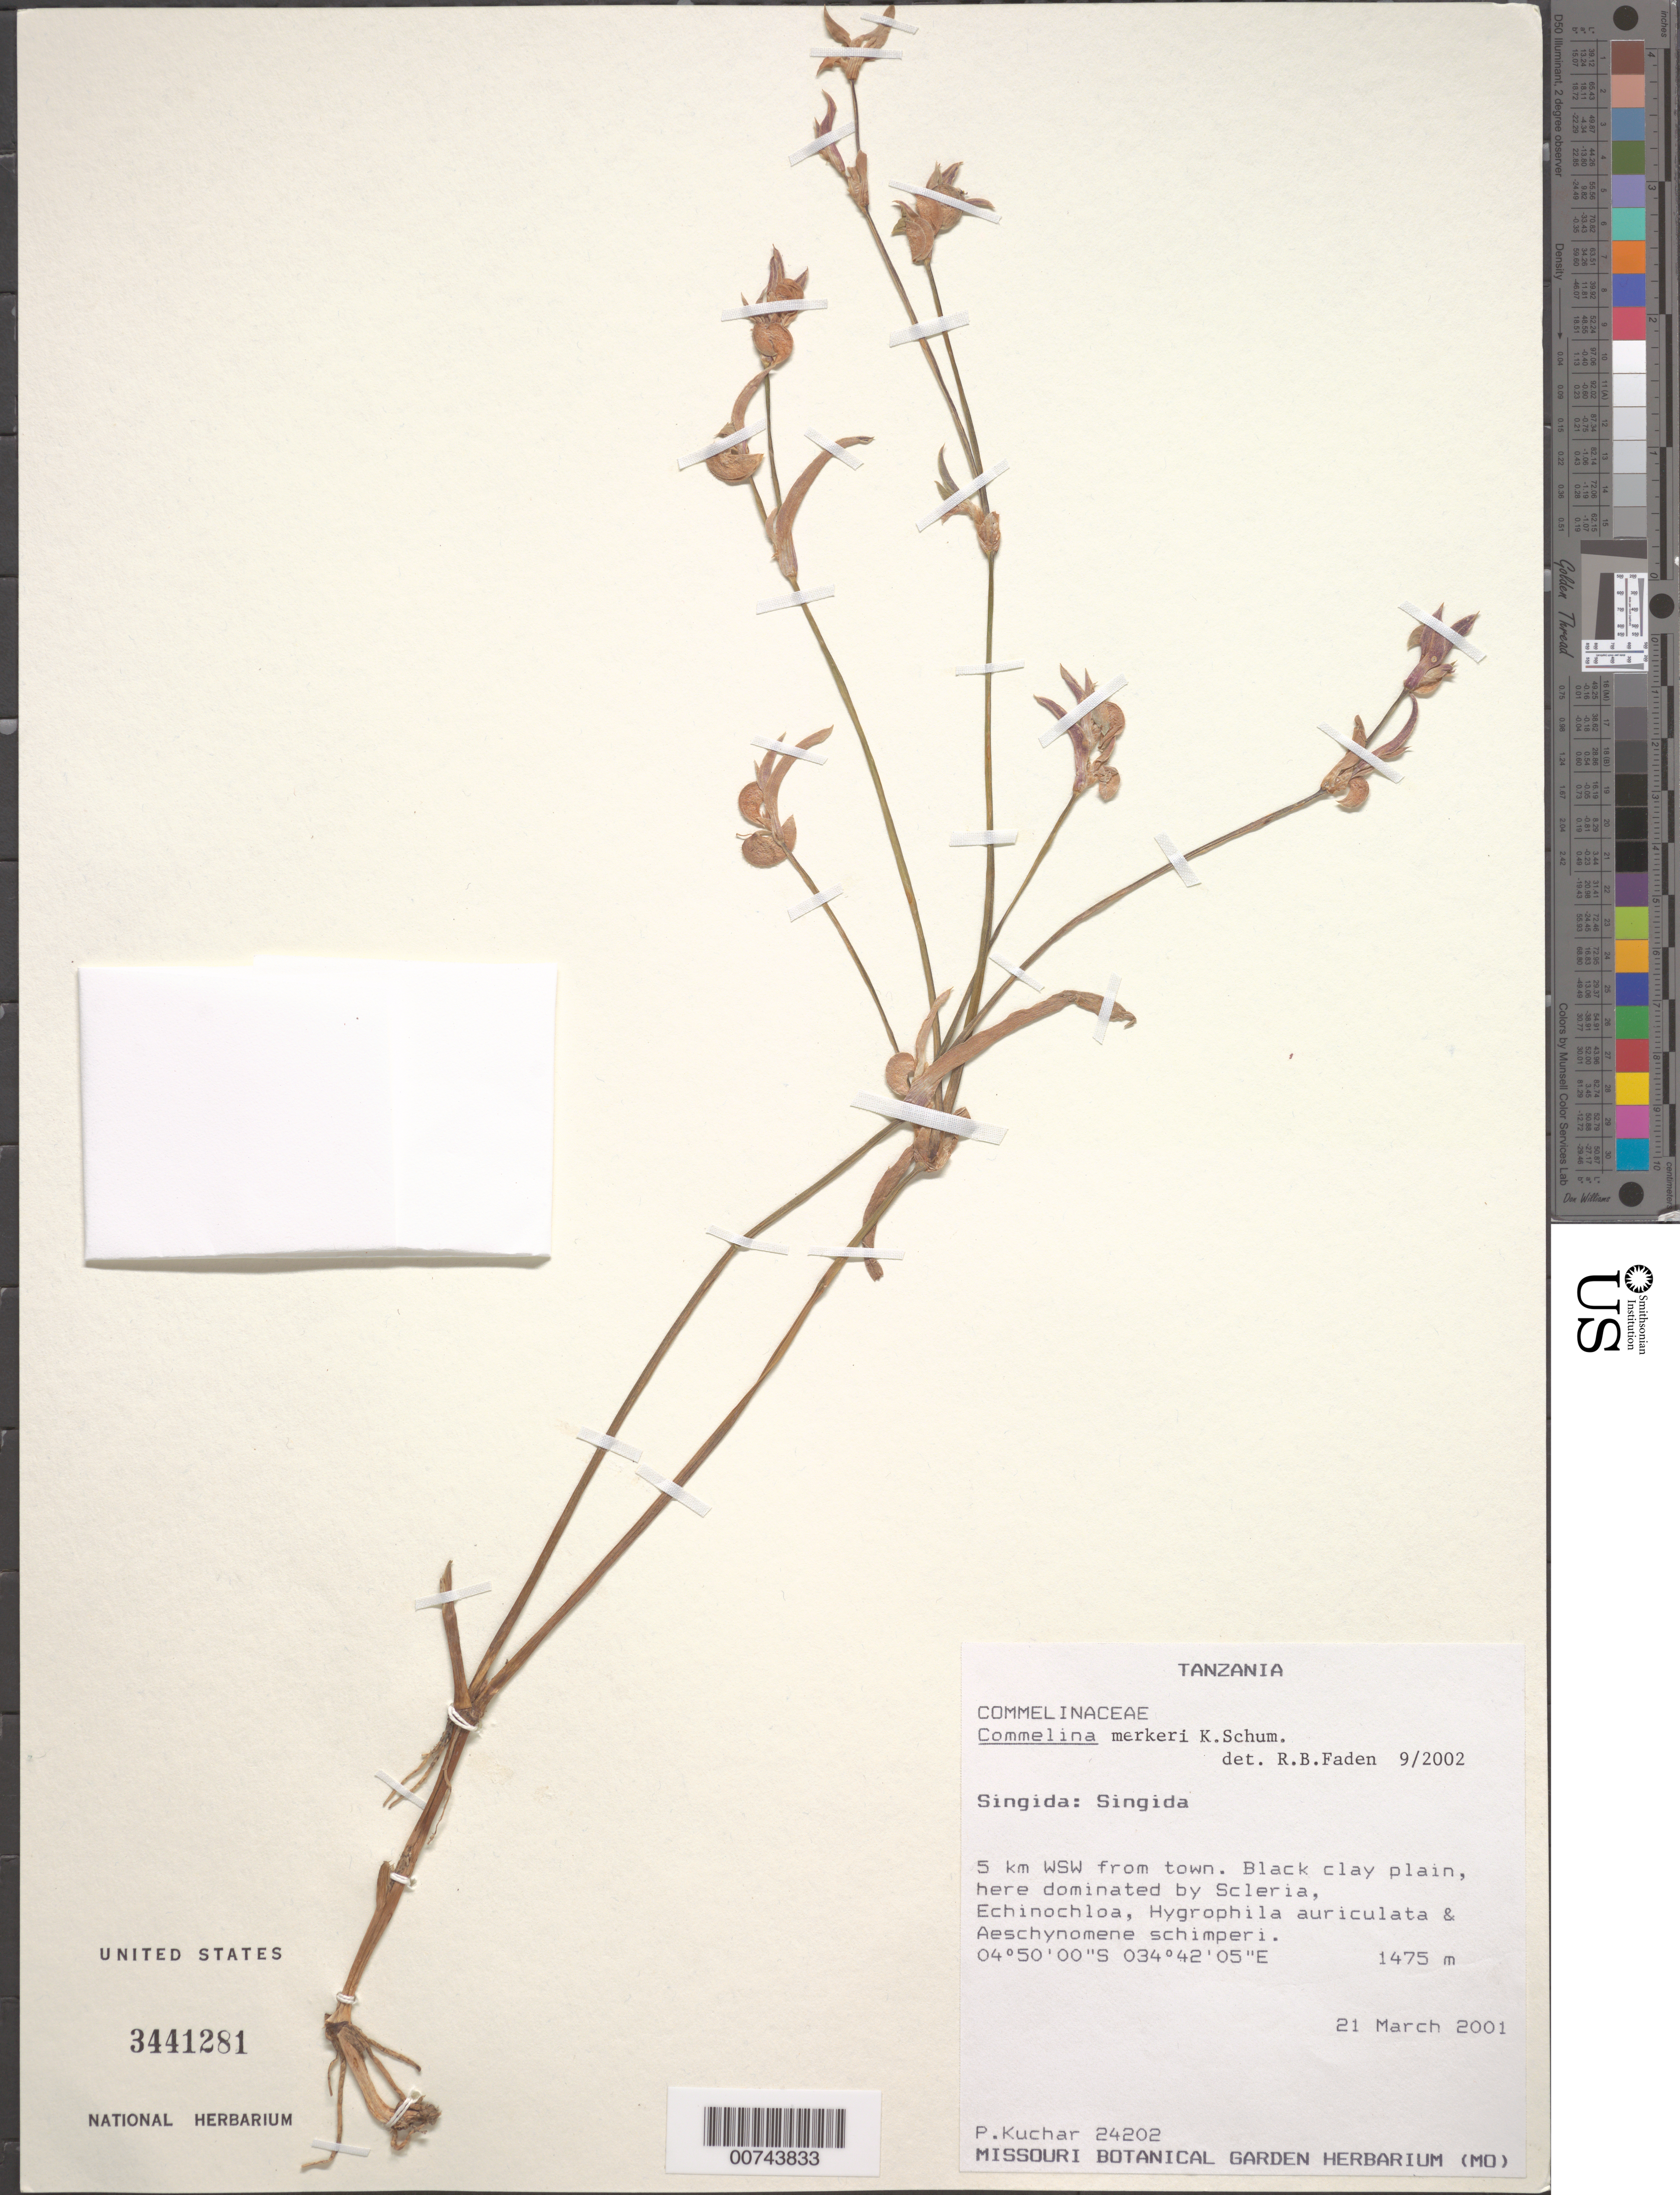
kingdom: Plantae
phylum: Tracheophyta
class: Liliopsida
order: Commelinales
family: Commelinaceae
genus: Commelina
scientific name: Commelina merkeri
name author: K. Schum.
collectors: P. Kuchar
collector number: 24202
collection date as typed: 21 Mar 2001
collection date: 2001-03-21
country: Tanzania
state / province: Singida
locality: WSW of Singida.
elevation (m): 1475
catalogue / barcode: US 3441281